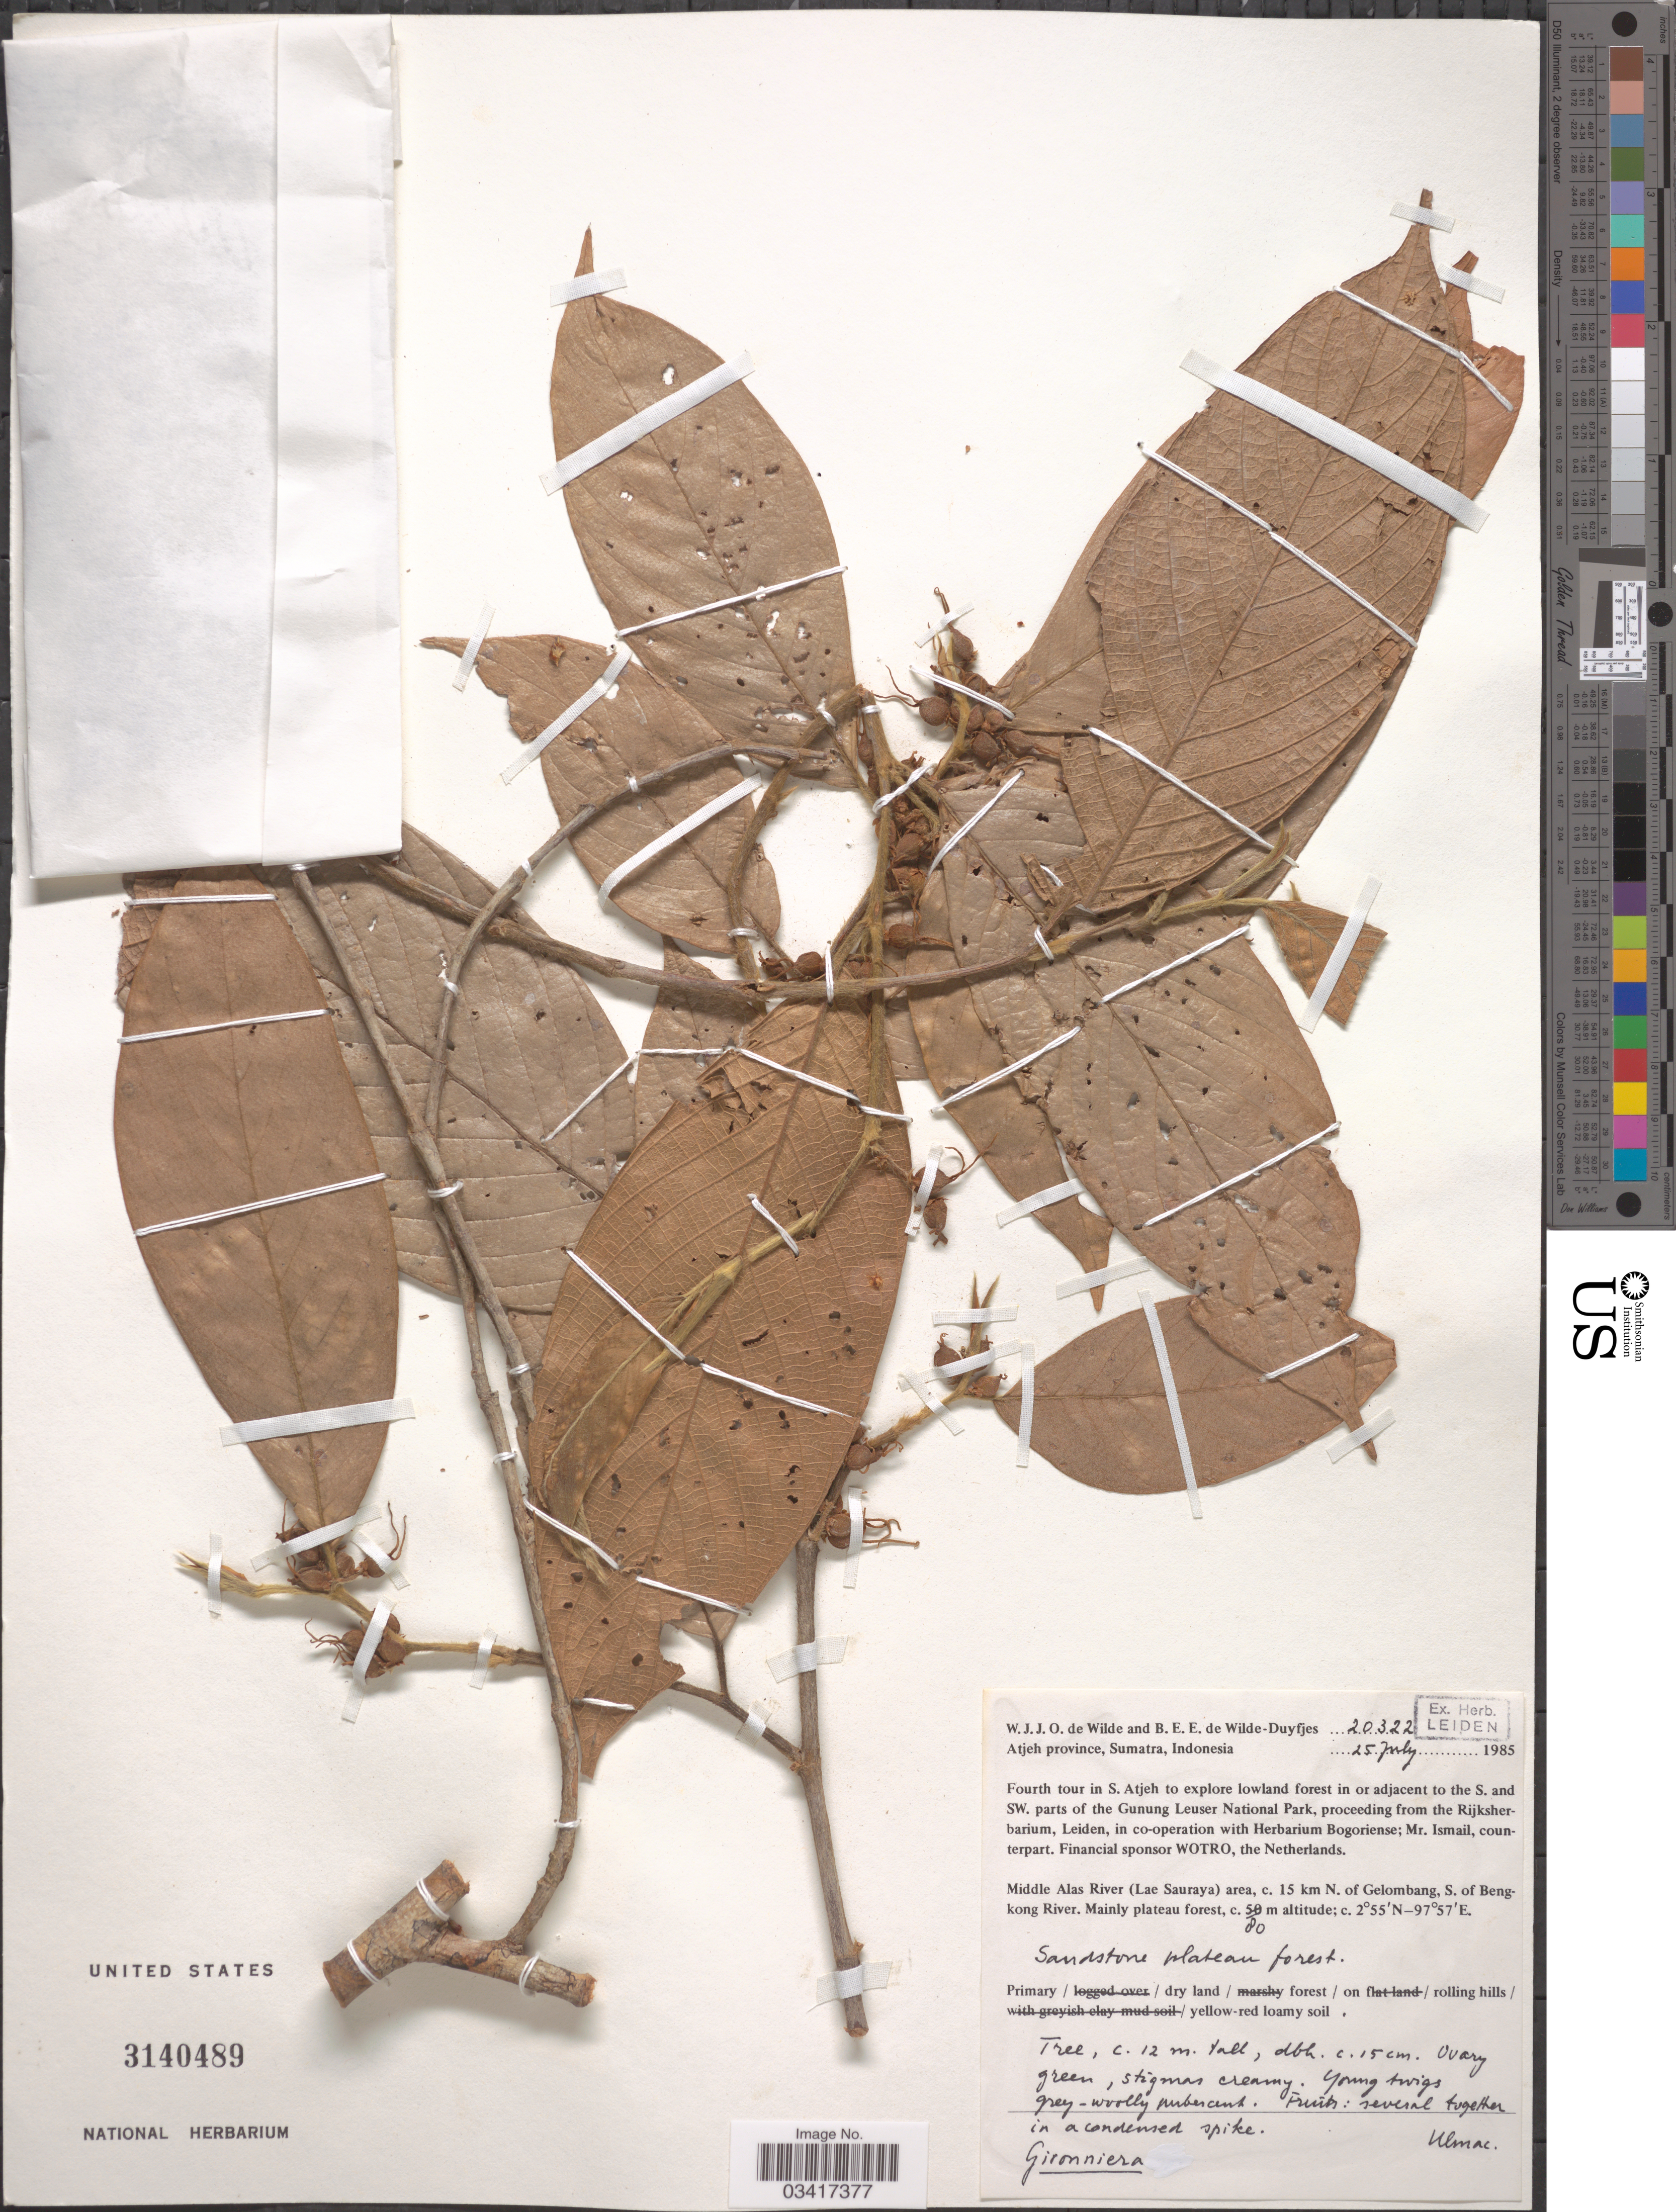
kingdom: Plantae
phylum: Tracheophyta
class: Magnoliopsida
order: Rosales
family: Cannabaceae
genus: Gironniera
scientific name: Gironniera sp.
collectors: W. J. de Wilde & B. E. de Wilde-Duyfjes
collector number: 20322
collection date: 1985-07-25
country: Indonesia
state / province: Sumatra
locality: Atjeh province. Fourth tour in S.Atjeh to explore lowland forest in or adjacent to the S. and SW. parts of the Gunung Leuser National Park. Middle Alas River (Lae Sauraya) area, c. 15 km N. of Gelombang, S. of Bengkong River.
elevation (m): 80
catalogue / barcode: US 3140489